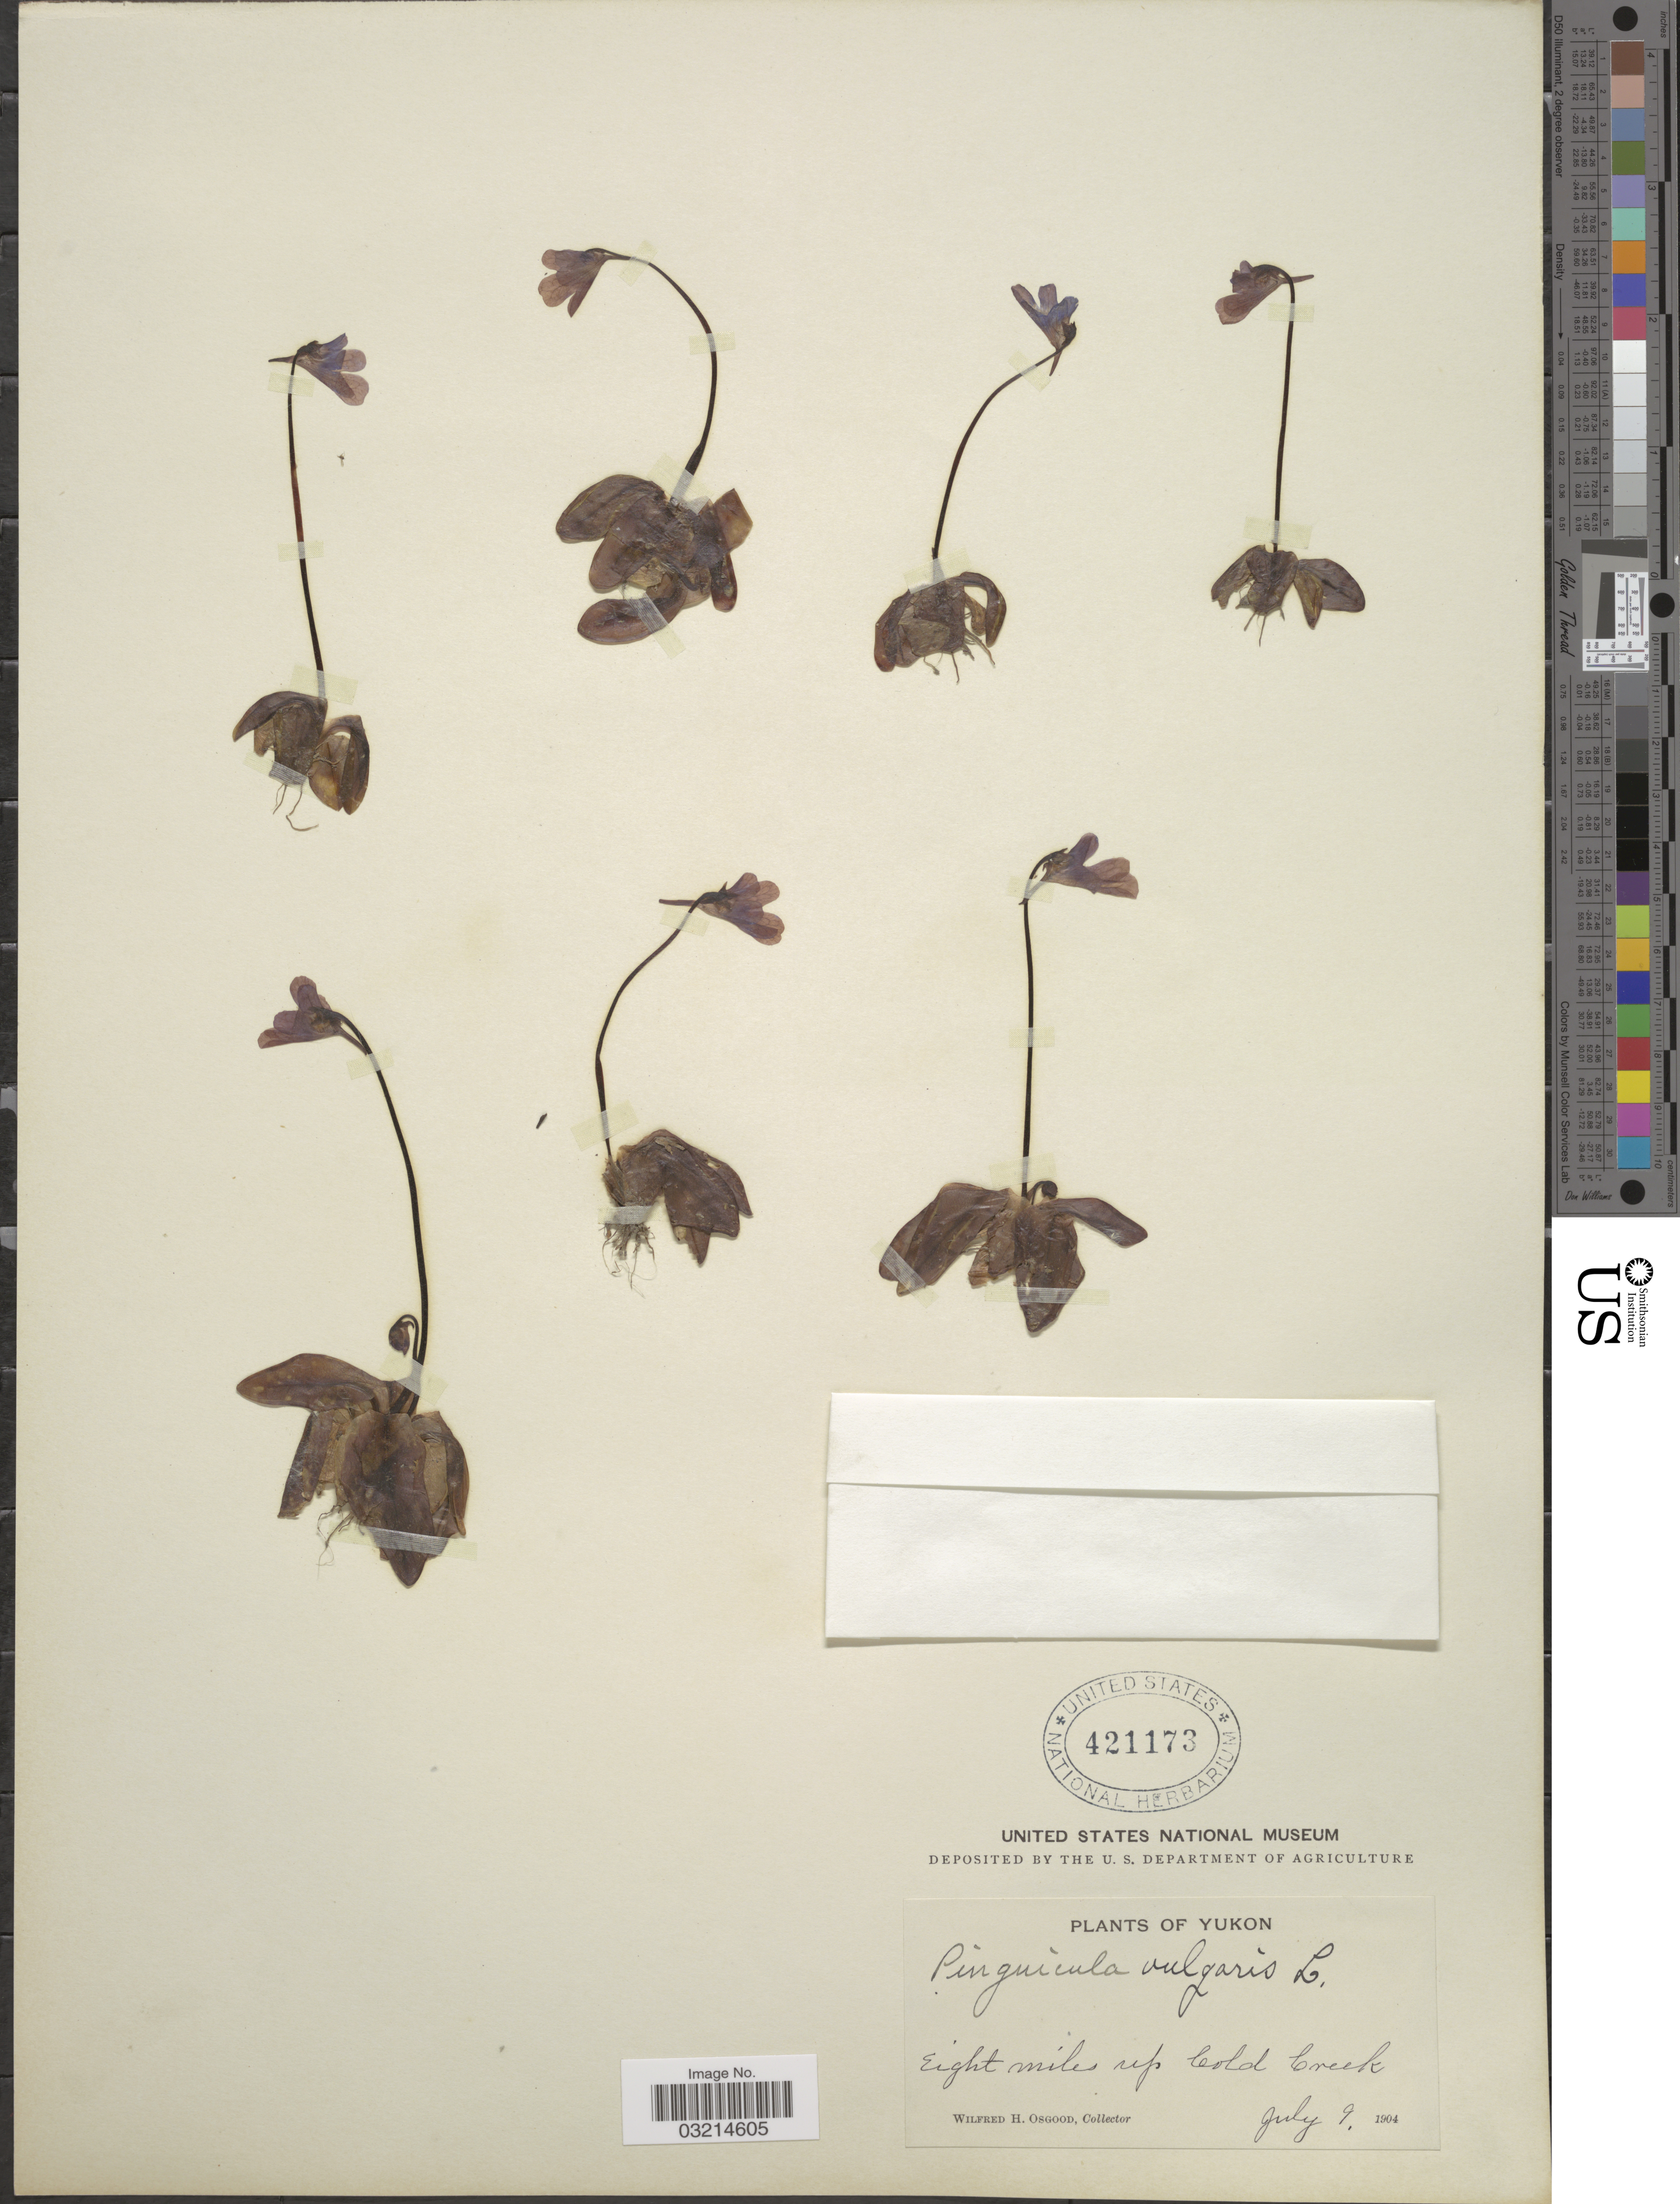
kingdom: Plantae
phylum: Tracheophyta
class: Magnoliopsida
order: Lamiales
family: Lentibulariaceae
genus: Pinguicula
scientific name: Pinguicula vulgaris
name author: L.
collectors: W. Osgood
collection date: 1904-07-09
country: Canada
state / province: Yukon Territory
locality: Yukon, Eight miles up Cold Creek.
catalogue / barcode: US 421173